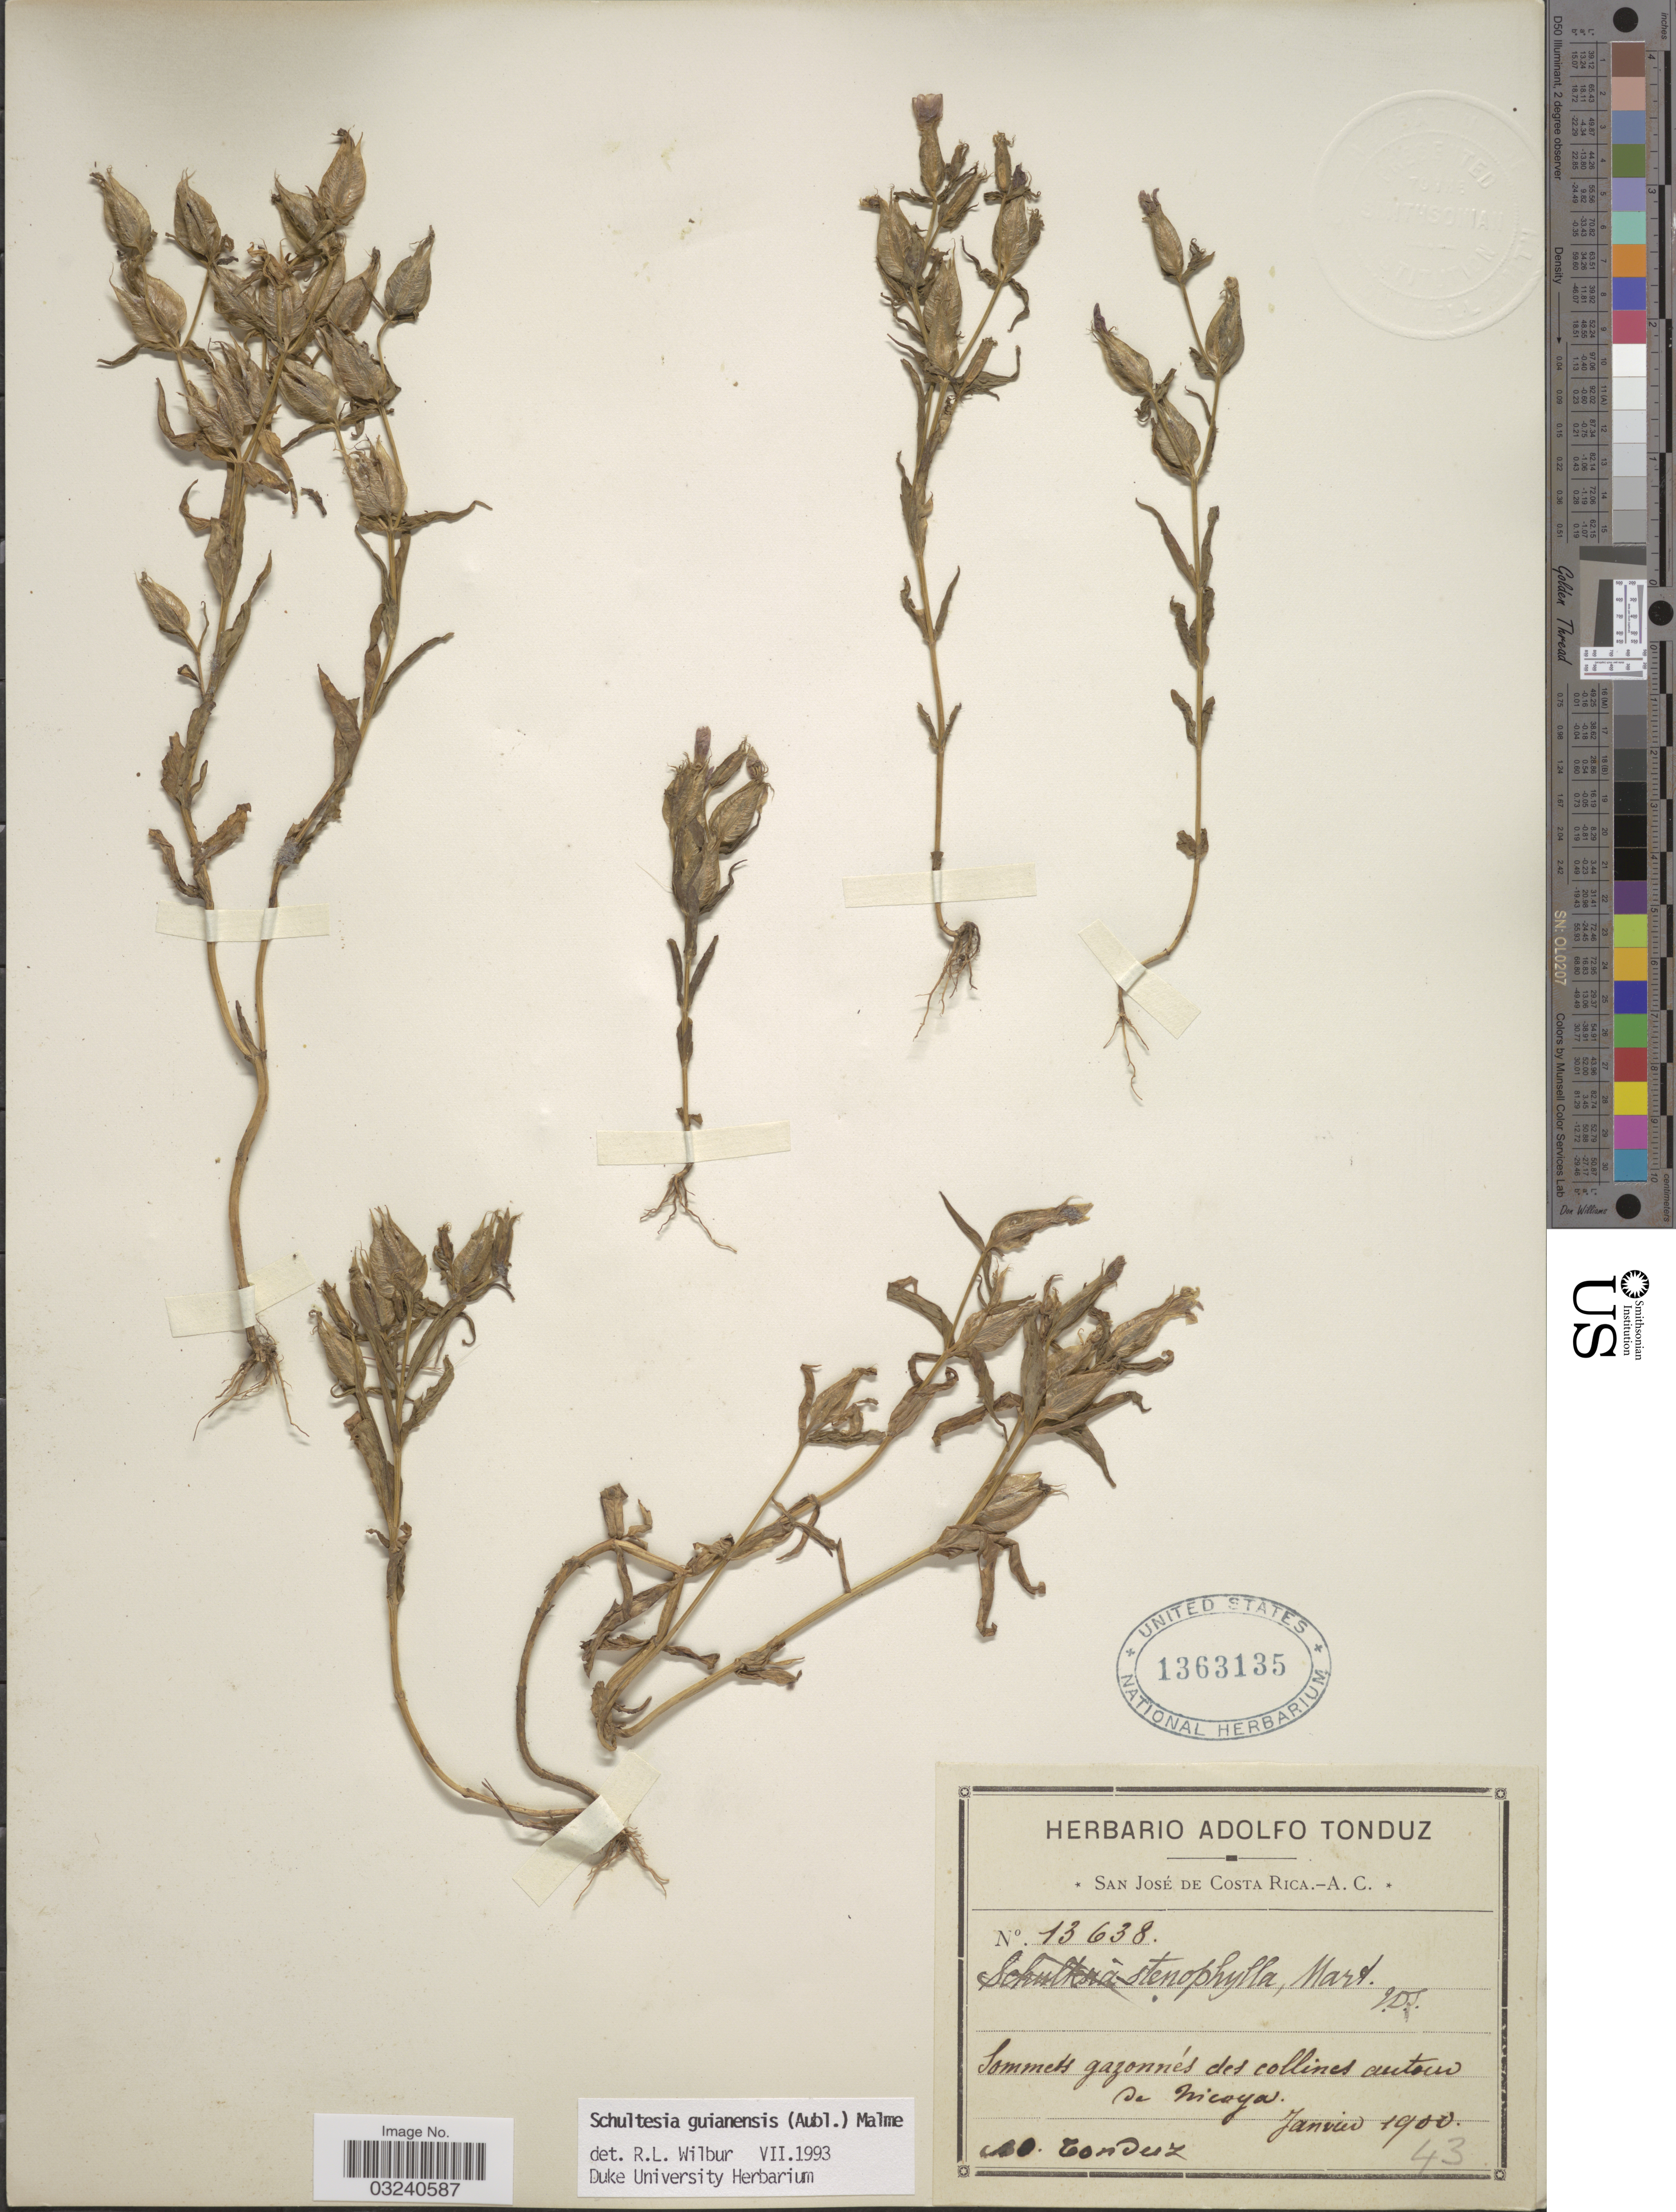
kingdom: Plantae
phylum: Tracheophyta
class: Magnoliopsida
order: Gentianales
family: Gentianaceae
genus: Schultesia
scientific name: Schultesia guianensis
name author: (Aubl.) Malme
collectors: A. Tonduz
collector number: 13638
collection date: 1900-01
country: Costa Rica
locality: Sommets gazonnés des collines autum de Nicoya.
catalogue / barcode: US 1363135